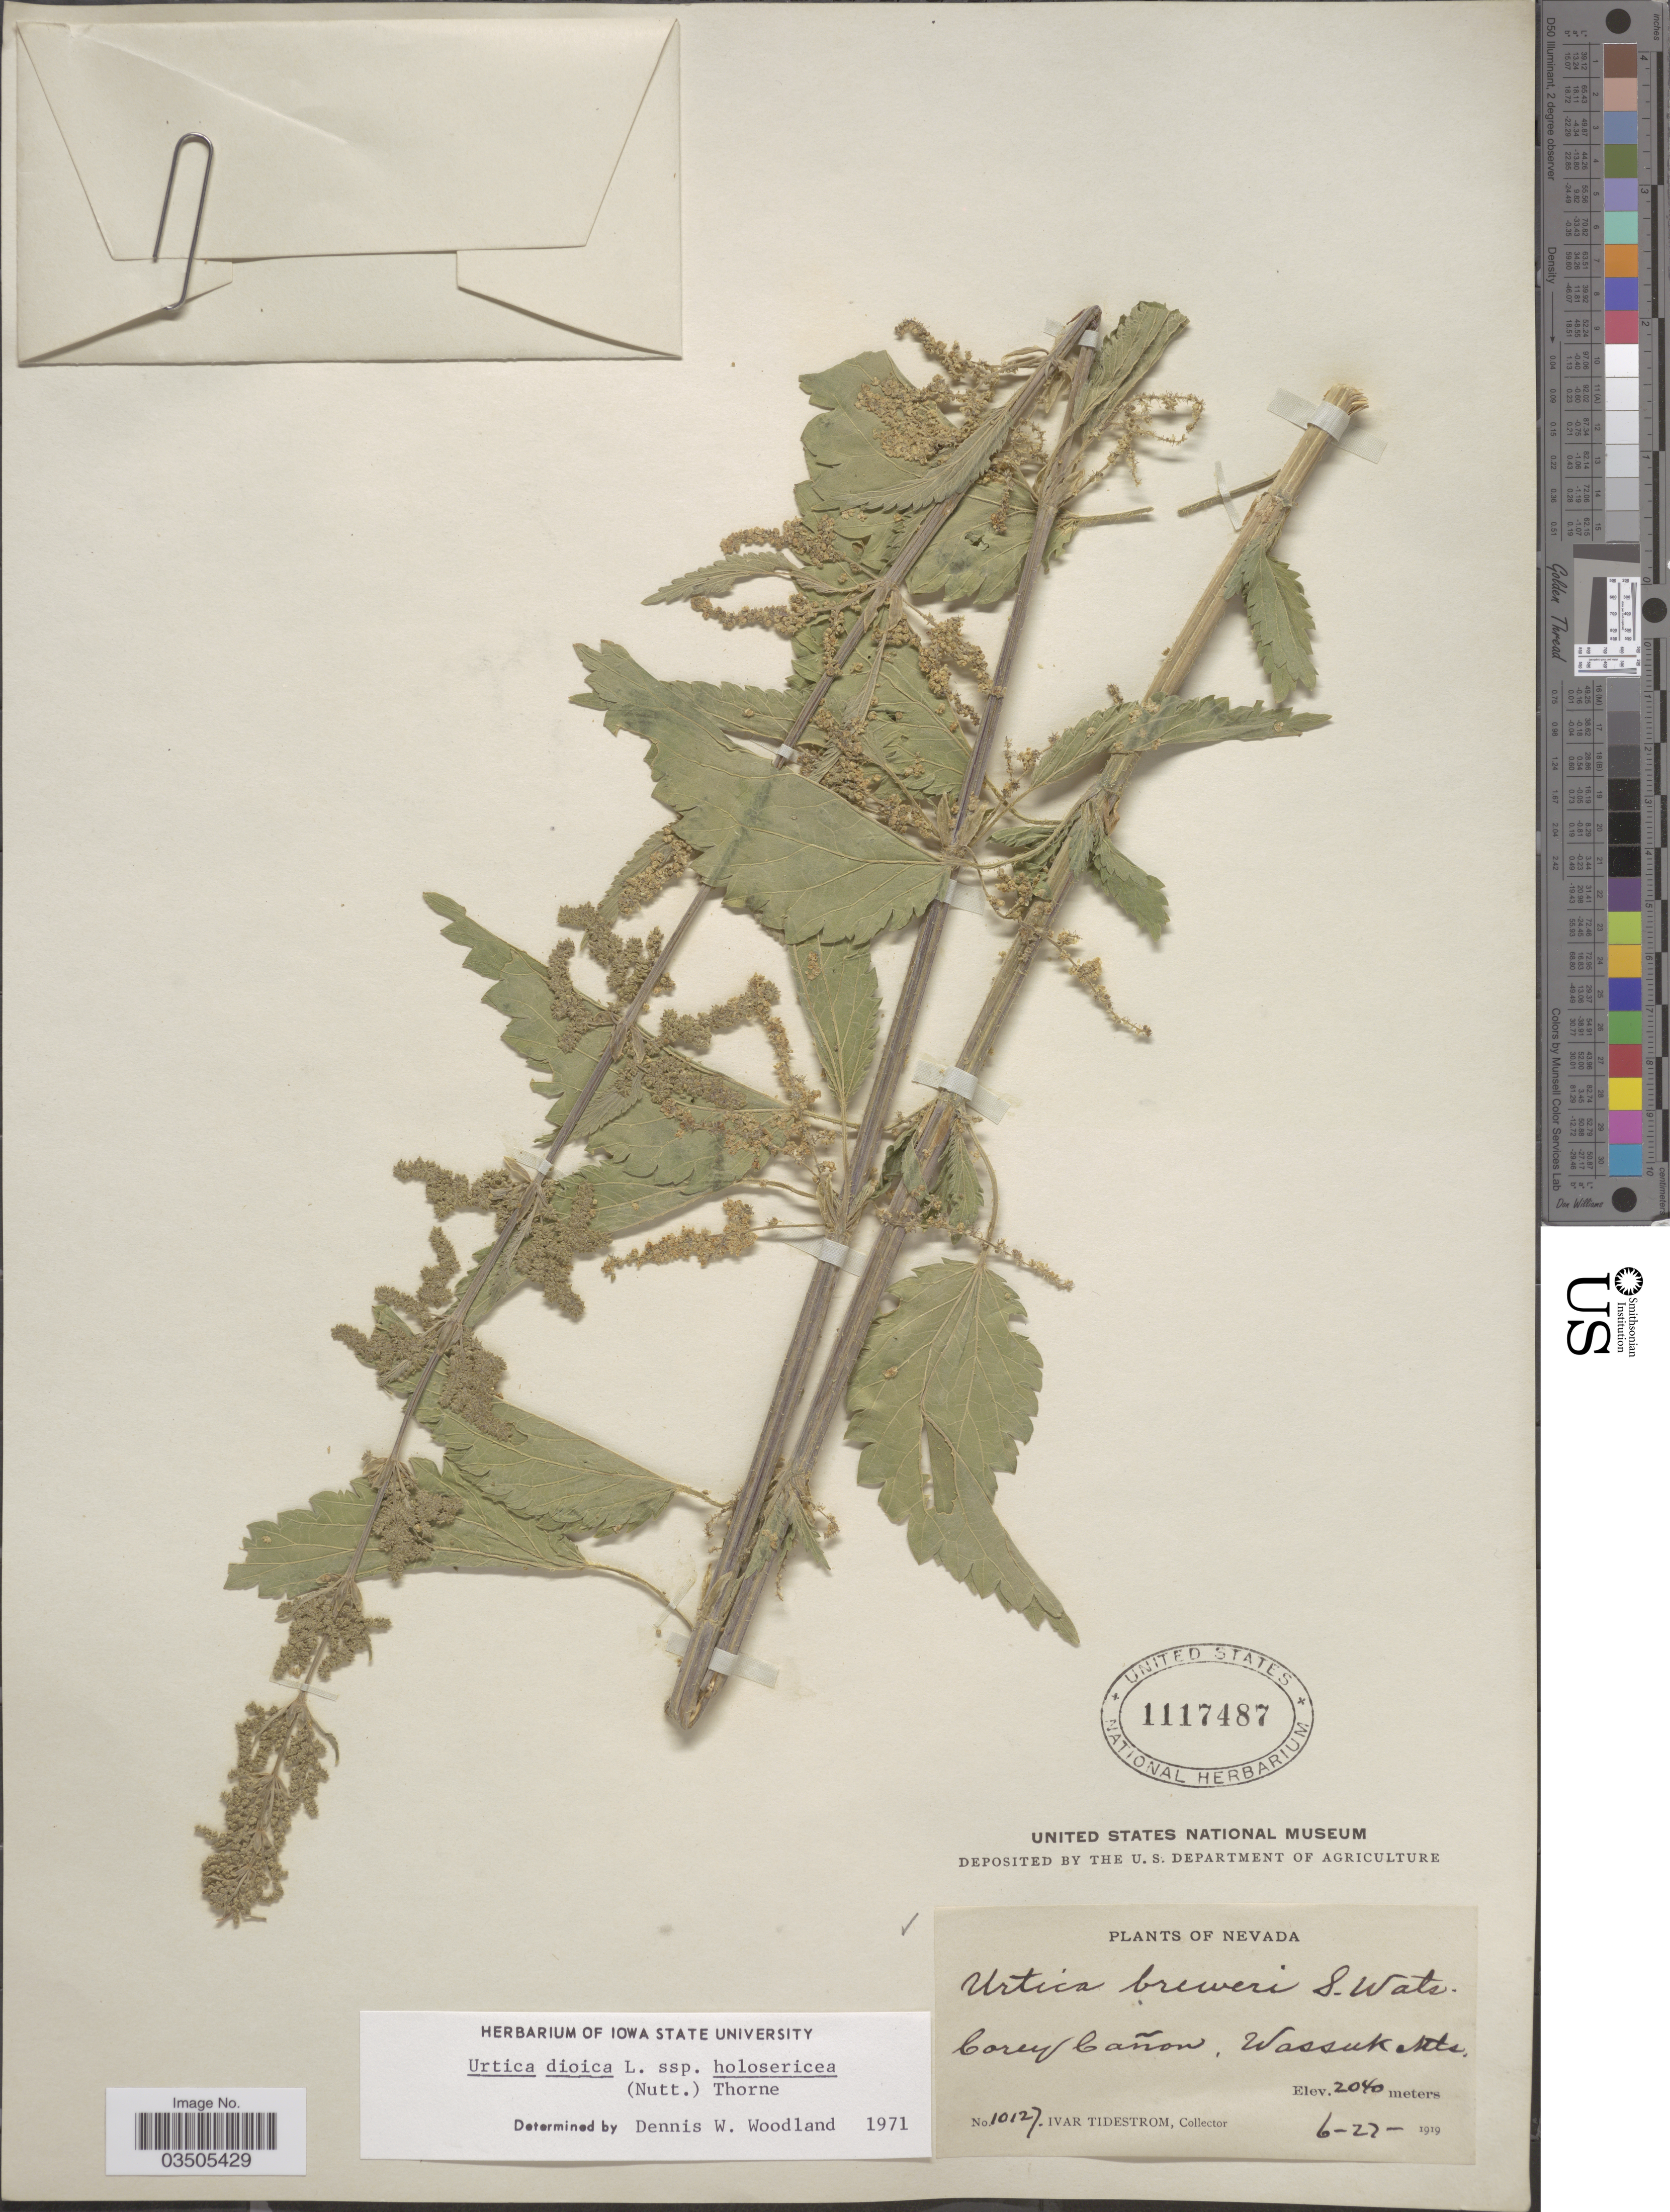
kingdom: Plantae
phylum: Tracheophyta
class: Magnoliopsida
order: Rosales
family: Urticaceae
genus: Urtica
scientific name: Urtica dioica subsp. holosericea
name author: (Nutt.) Thorne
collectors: I. F. Tidestrom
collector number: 10127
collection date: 1919-06-25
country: United States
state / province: Nevada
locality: Corey Cañon, Wassuk Mts.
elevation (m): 2040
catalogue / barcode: US 1117487